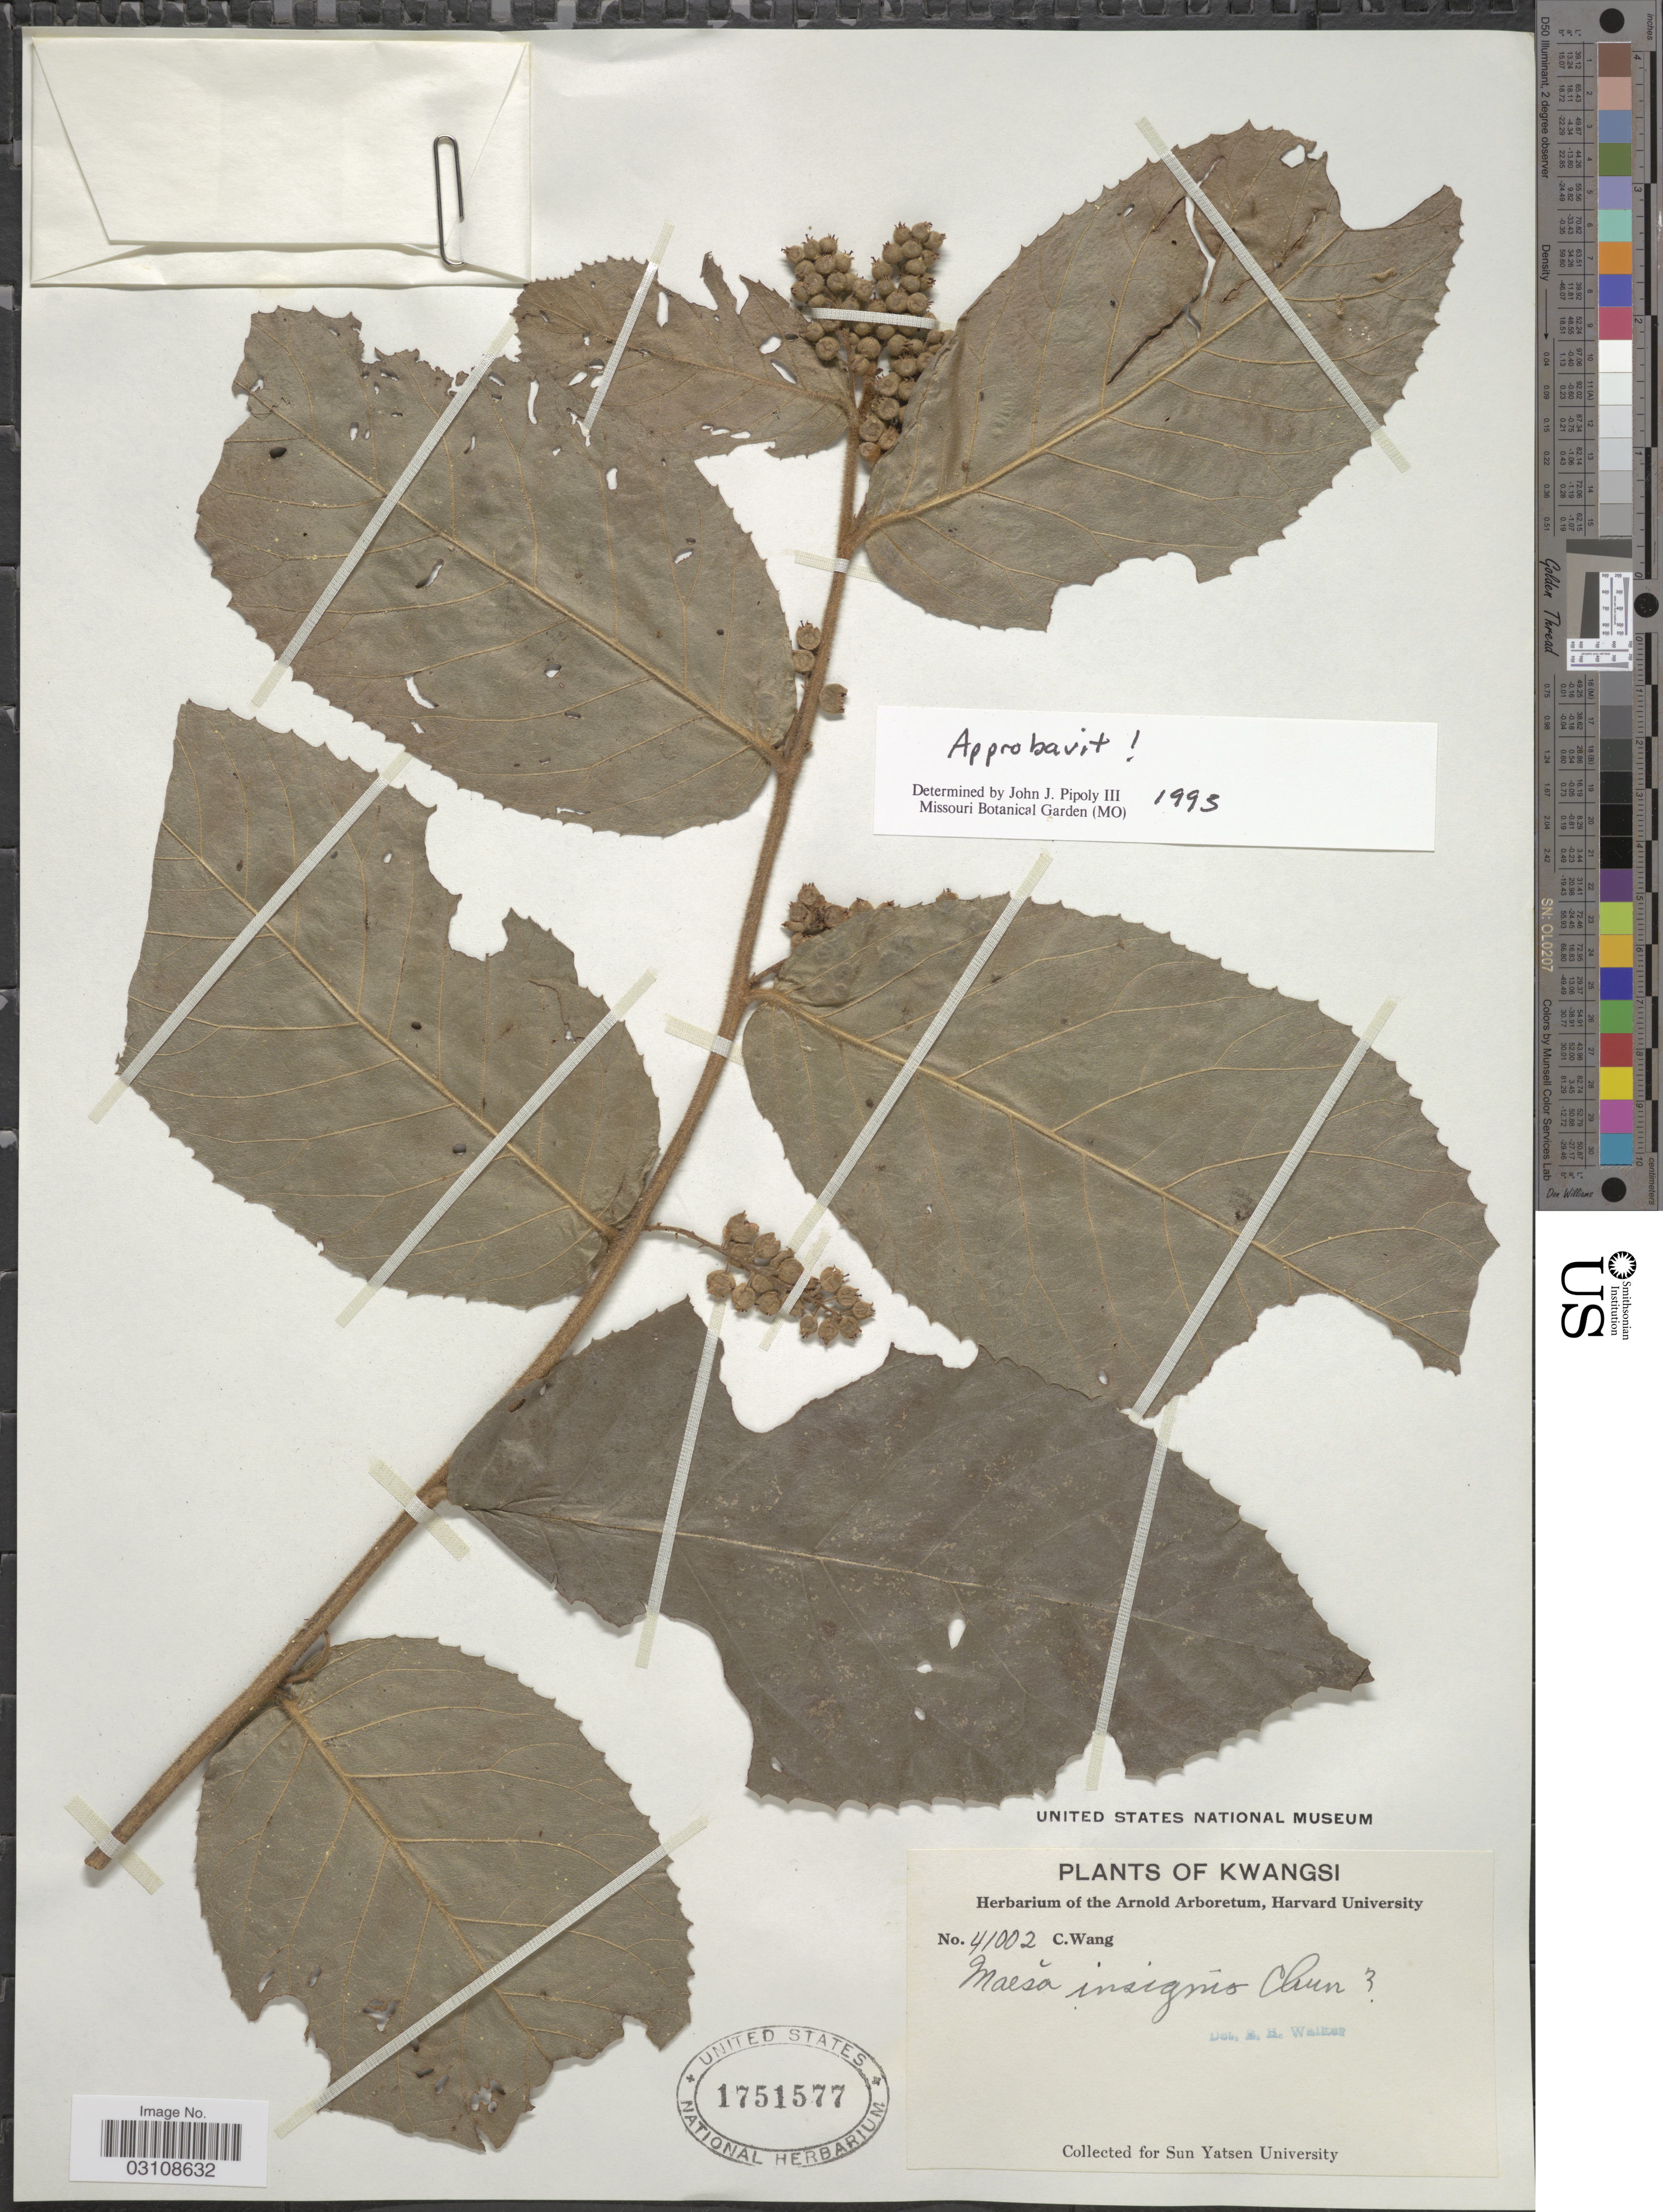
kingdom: Plantae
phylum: Tracheophyta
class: Magnoliopsida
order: Ericales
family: Primulaceae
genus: Maesa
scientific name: Maesa insignis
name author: Chun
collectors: C. Wang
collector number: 41002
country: China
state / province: Guangxi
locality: Kwangsi.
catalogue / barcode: US 1751577